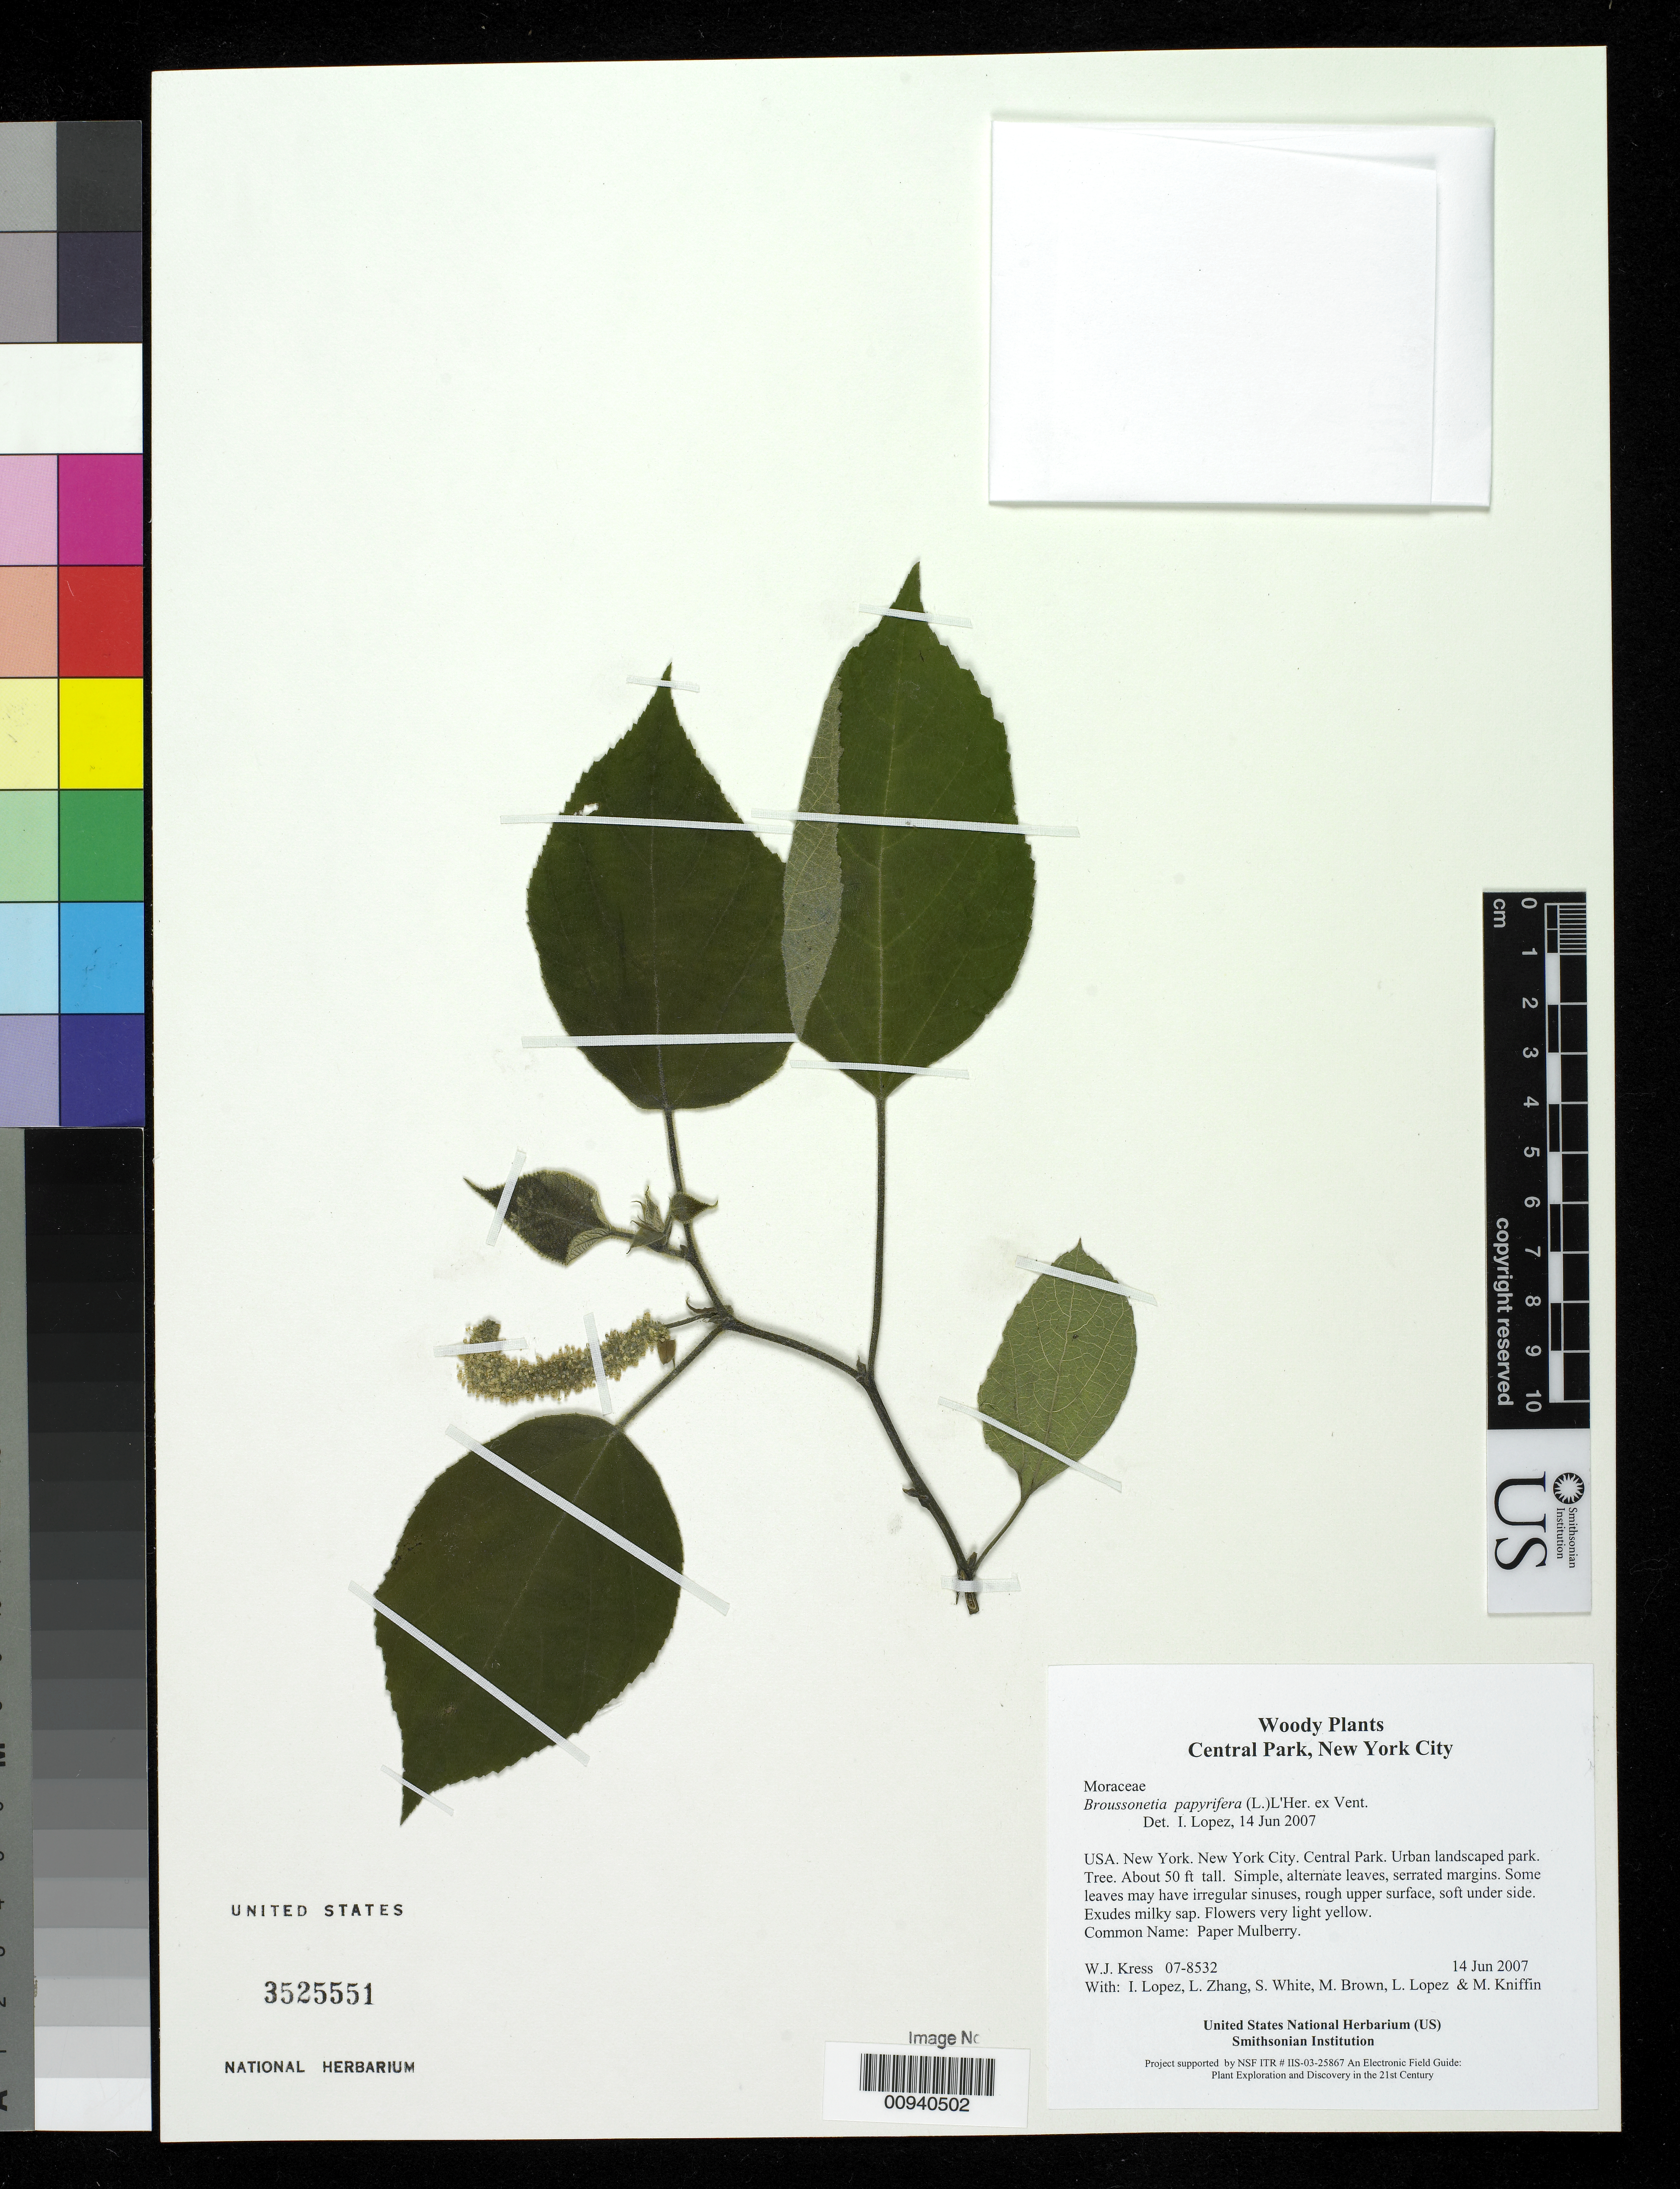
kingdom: Plantae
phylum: Tracheophyta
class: Magnoliopsida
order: Rosales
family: Moraceae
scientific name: Broussoneta papyrifera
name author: (L.) L'Hér. ex Vent.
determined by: Lopez, Ida C., (BOT), Smithsonian Institution - National Museum of Natural History (UNITED STATES)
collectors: W. J. Kress, I. C. Lopez, L. B. Zhang, S. White, M. Brown, L. López & M. Kniffin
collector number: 07-8532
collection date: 2007-06-14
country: United States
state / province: New York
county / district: New York City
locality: Central Park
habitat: Urban landscaped park.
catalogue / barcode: US 3525551